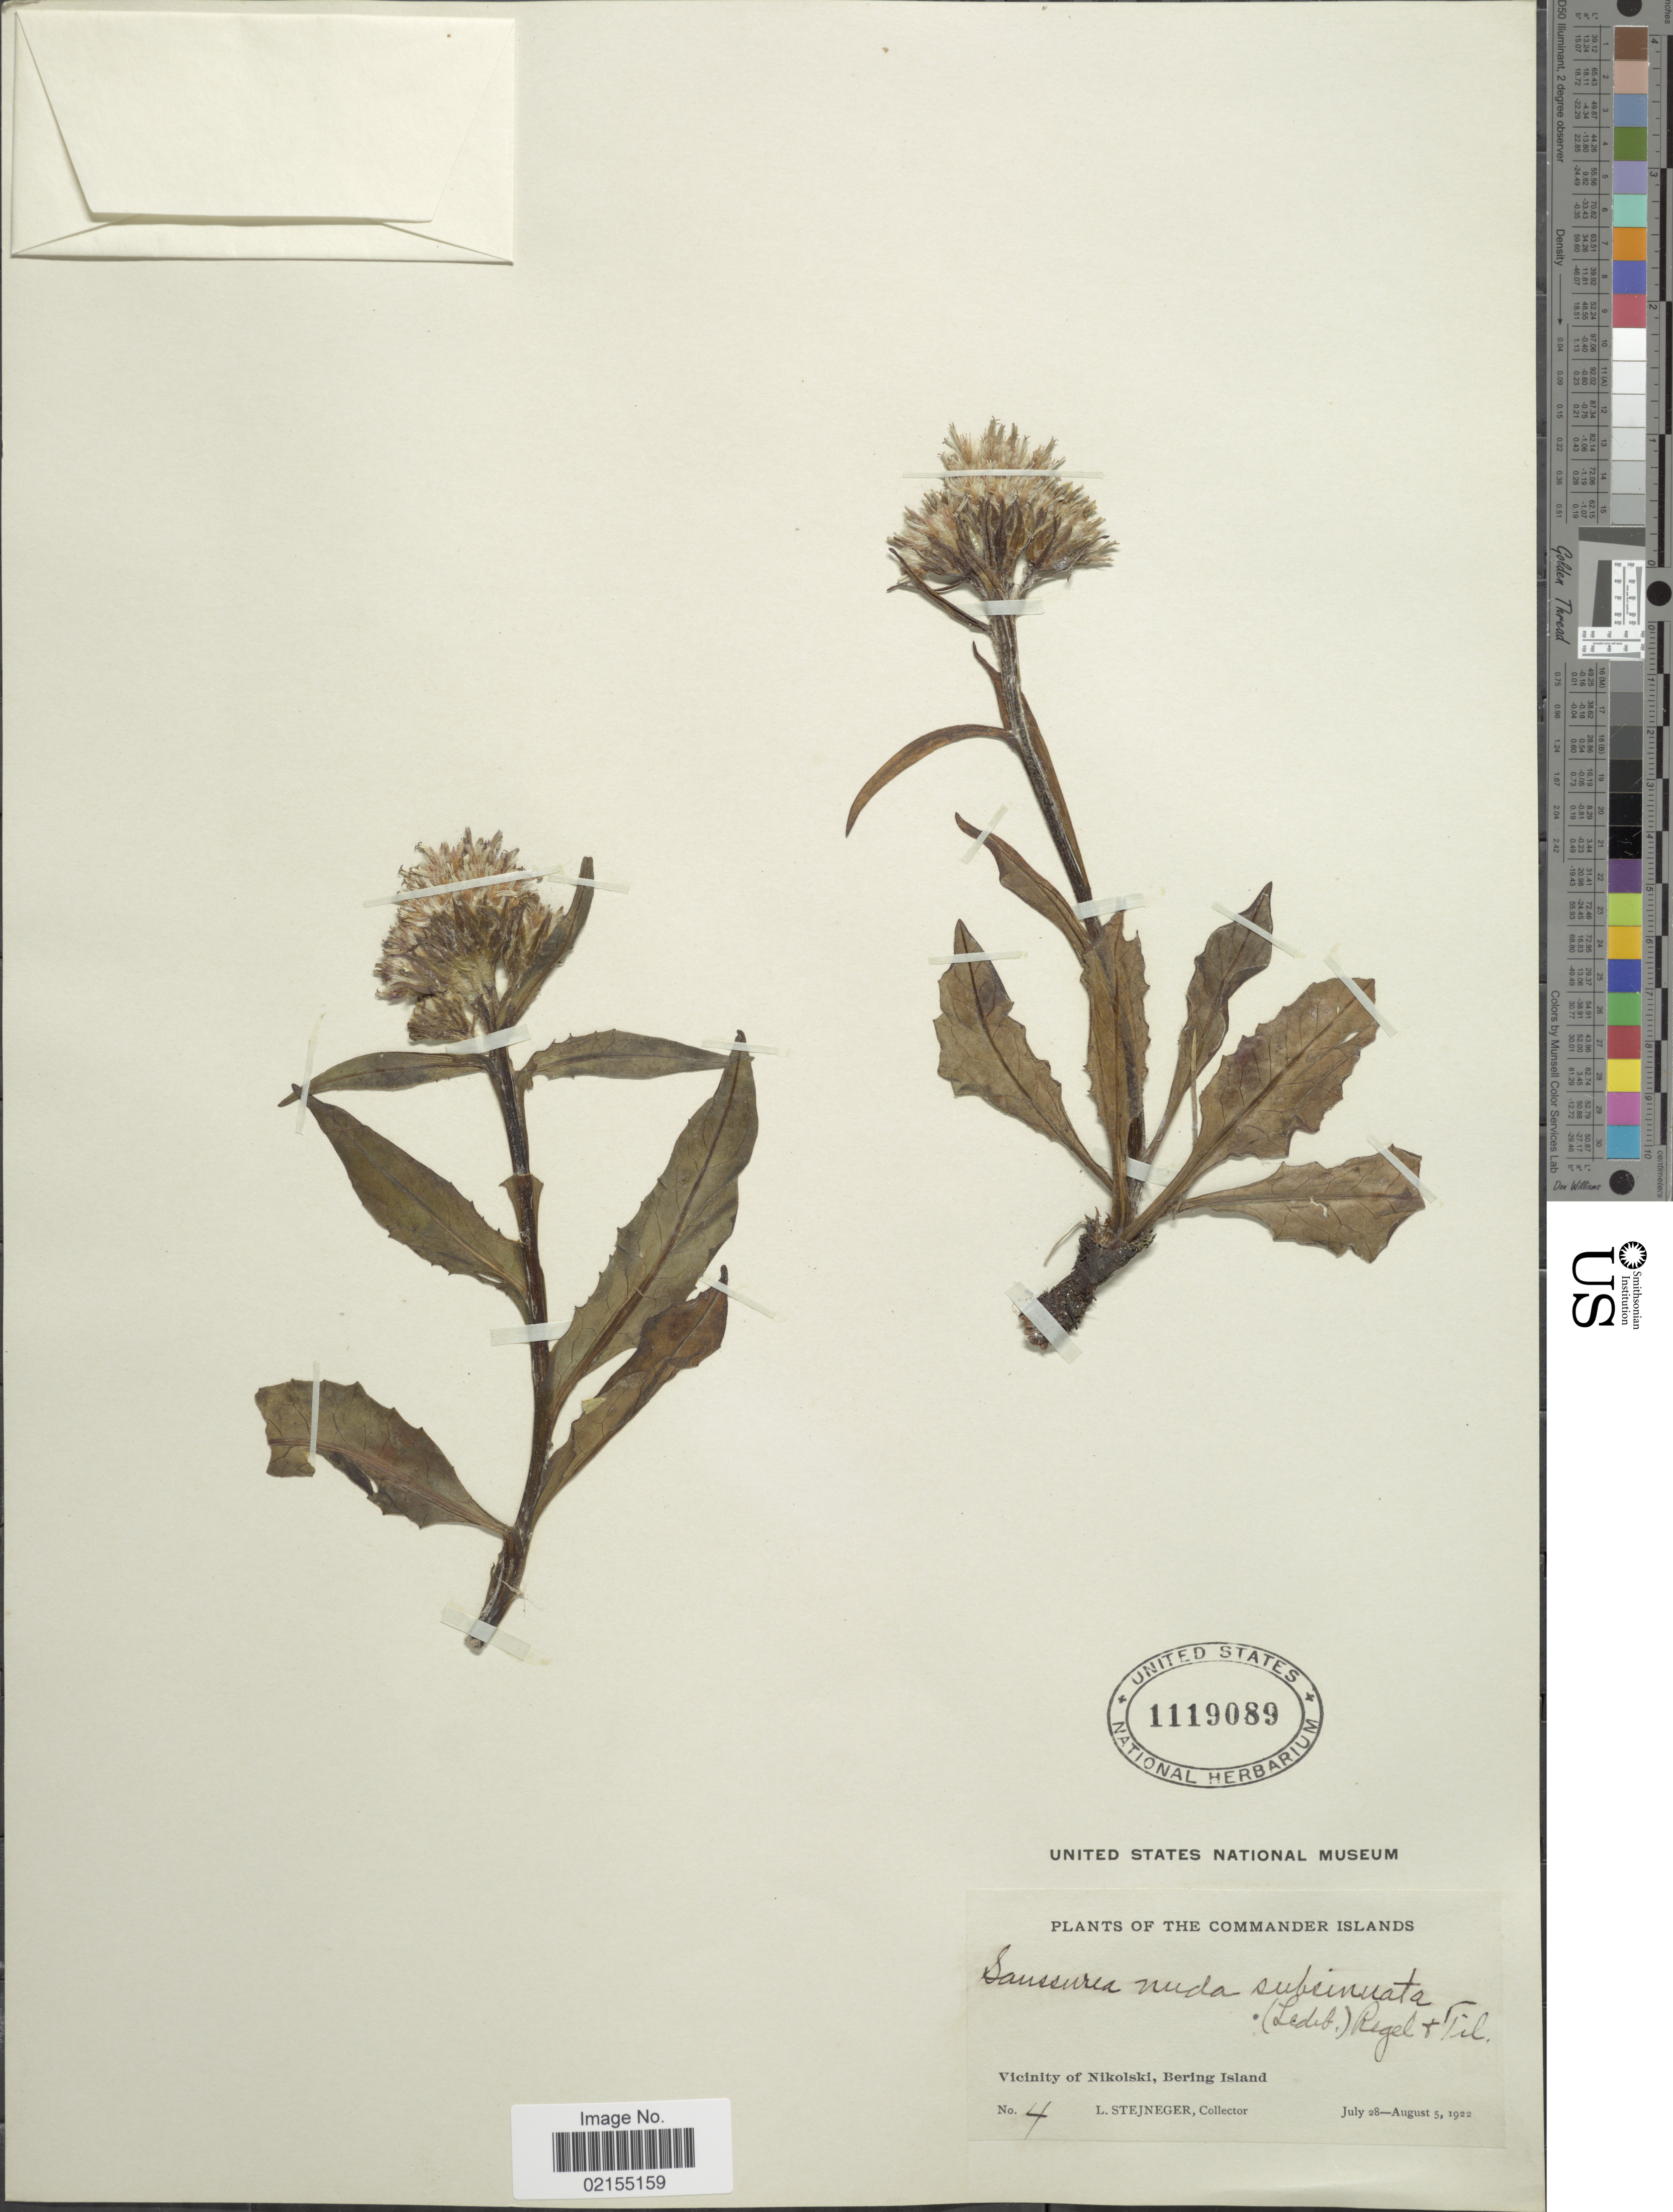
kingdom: Plantae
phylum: Tracheophyta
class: Magnoliopsida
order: Asterales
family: Asteraceae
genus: Saussurea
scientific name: Saussurea nuda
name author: Ledeb.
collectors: L. Stejneger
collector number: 4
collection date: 1922-07-28/1922-08-05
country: Russian Federation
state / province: Kamchatka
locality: The Commander Island, Vicinity of Nikolskim Bering Island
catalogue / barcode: US 1119089